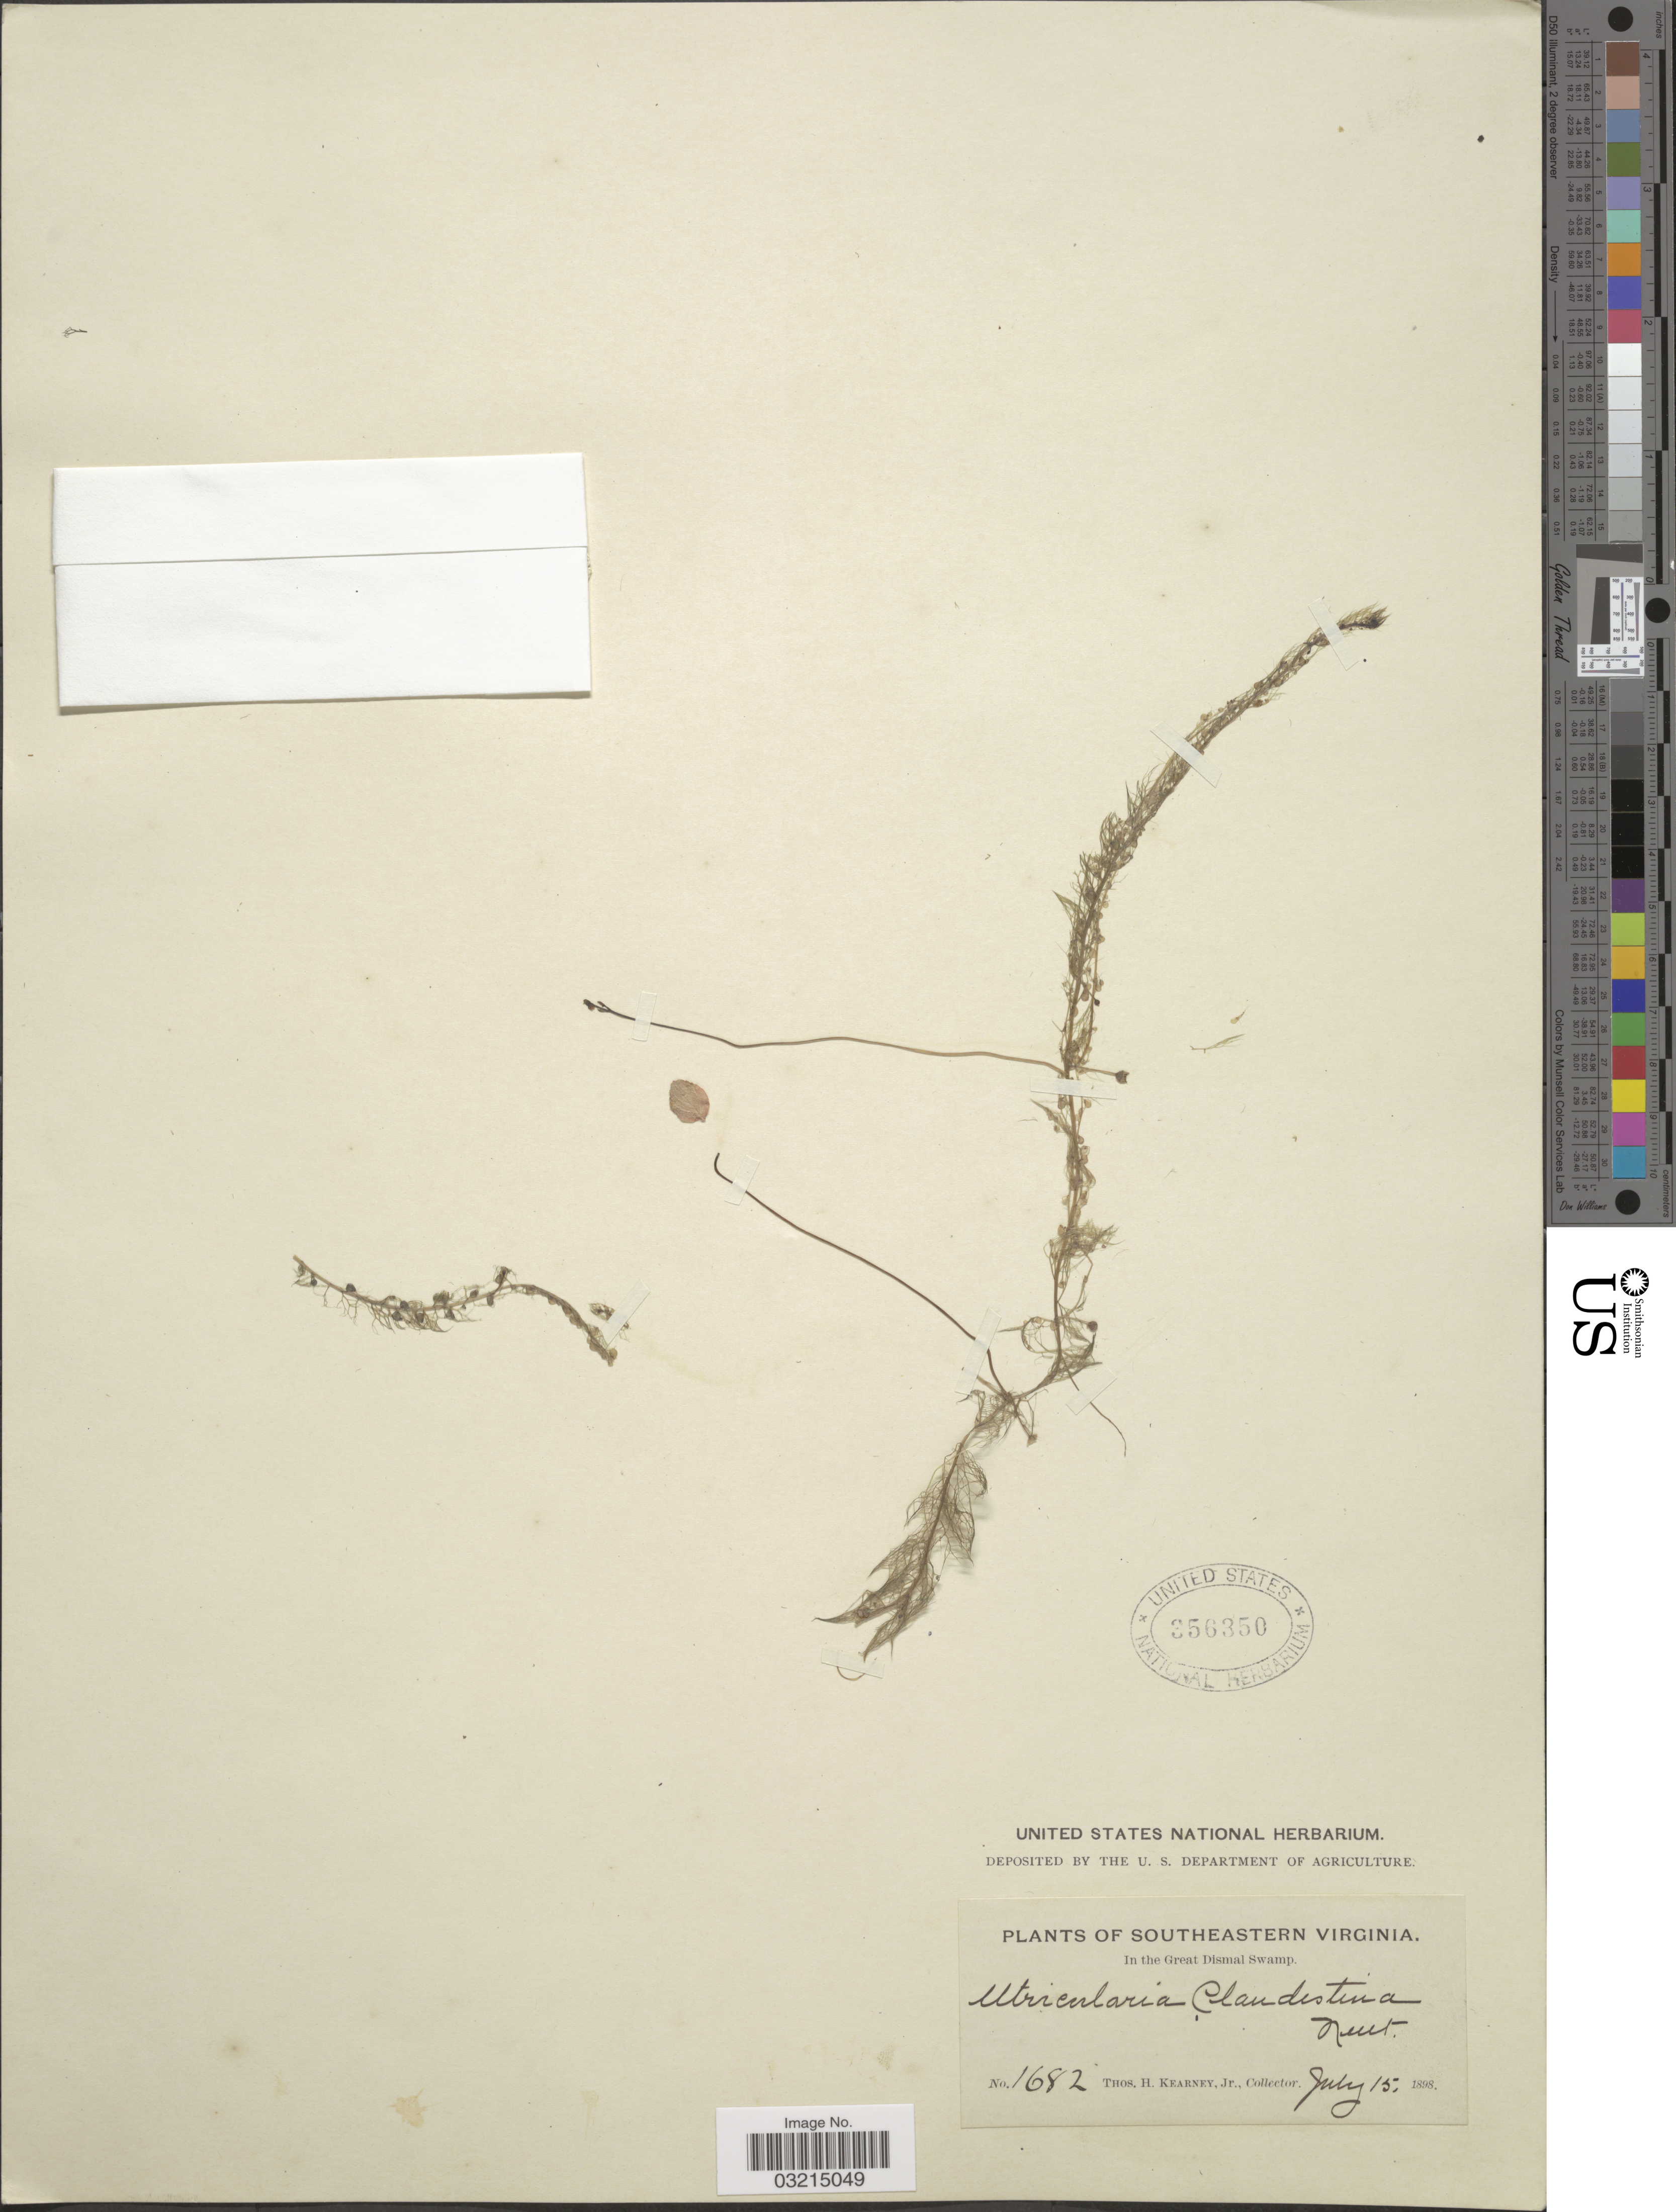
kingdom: Plantae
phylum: Tracheophyta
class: Magnoliopsida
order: Lamiales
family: Lentibulariaceae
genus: Utricularia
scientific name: Utricularia geminiscapa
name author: Benj.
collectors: T. H. Kearney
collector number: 1682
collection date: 1898-07-15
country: United States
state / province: Virginia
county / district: City of Chesapeake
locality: Southeastern Virginia. In the Great Dismal Swamp.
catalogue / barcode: US 356350